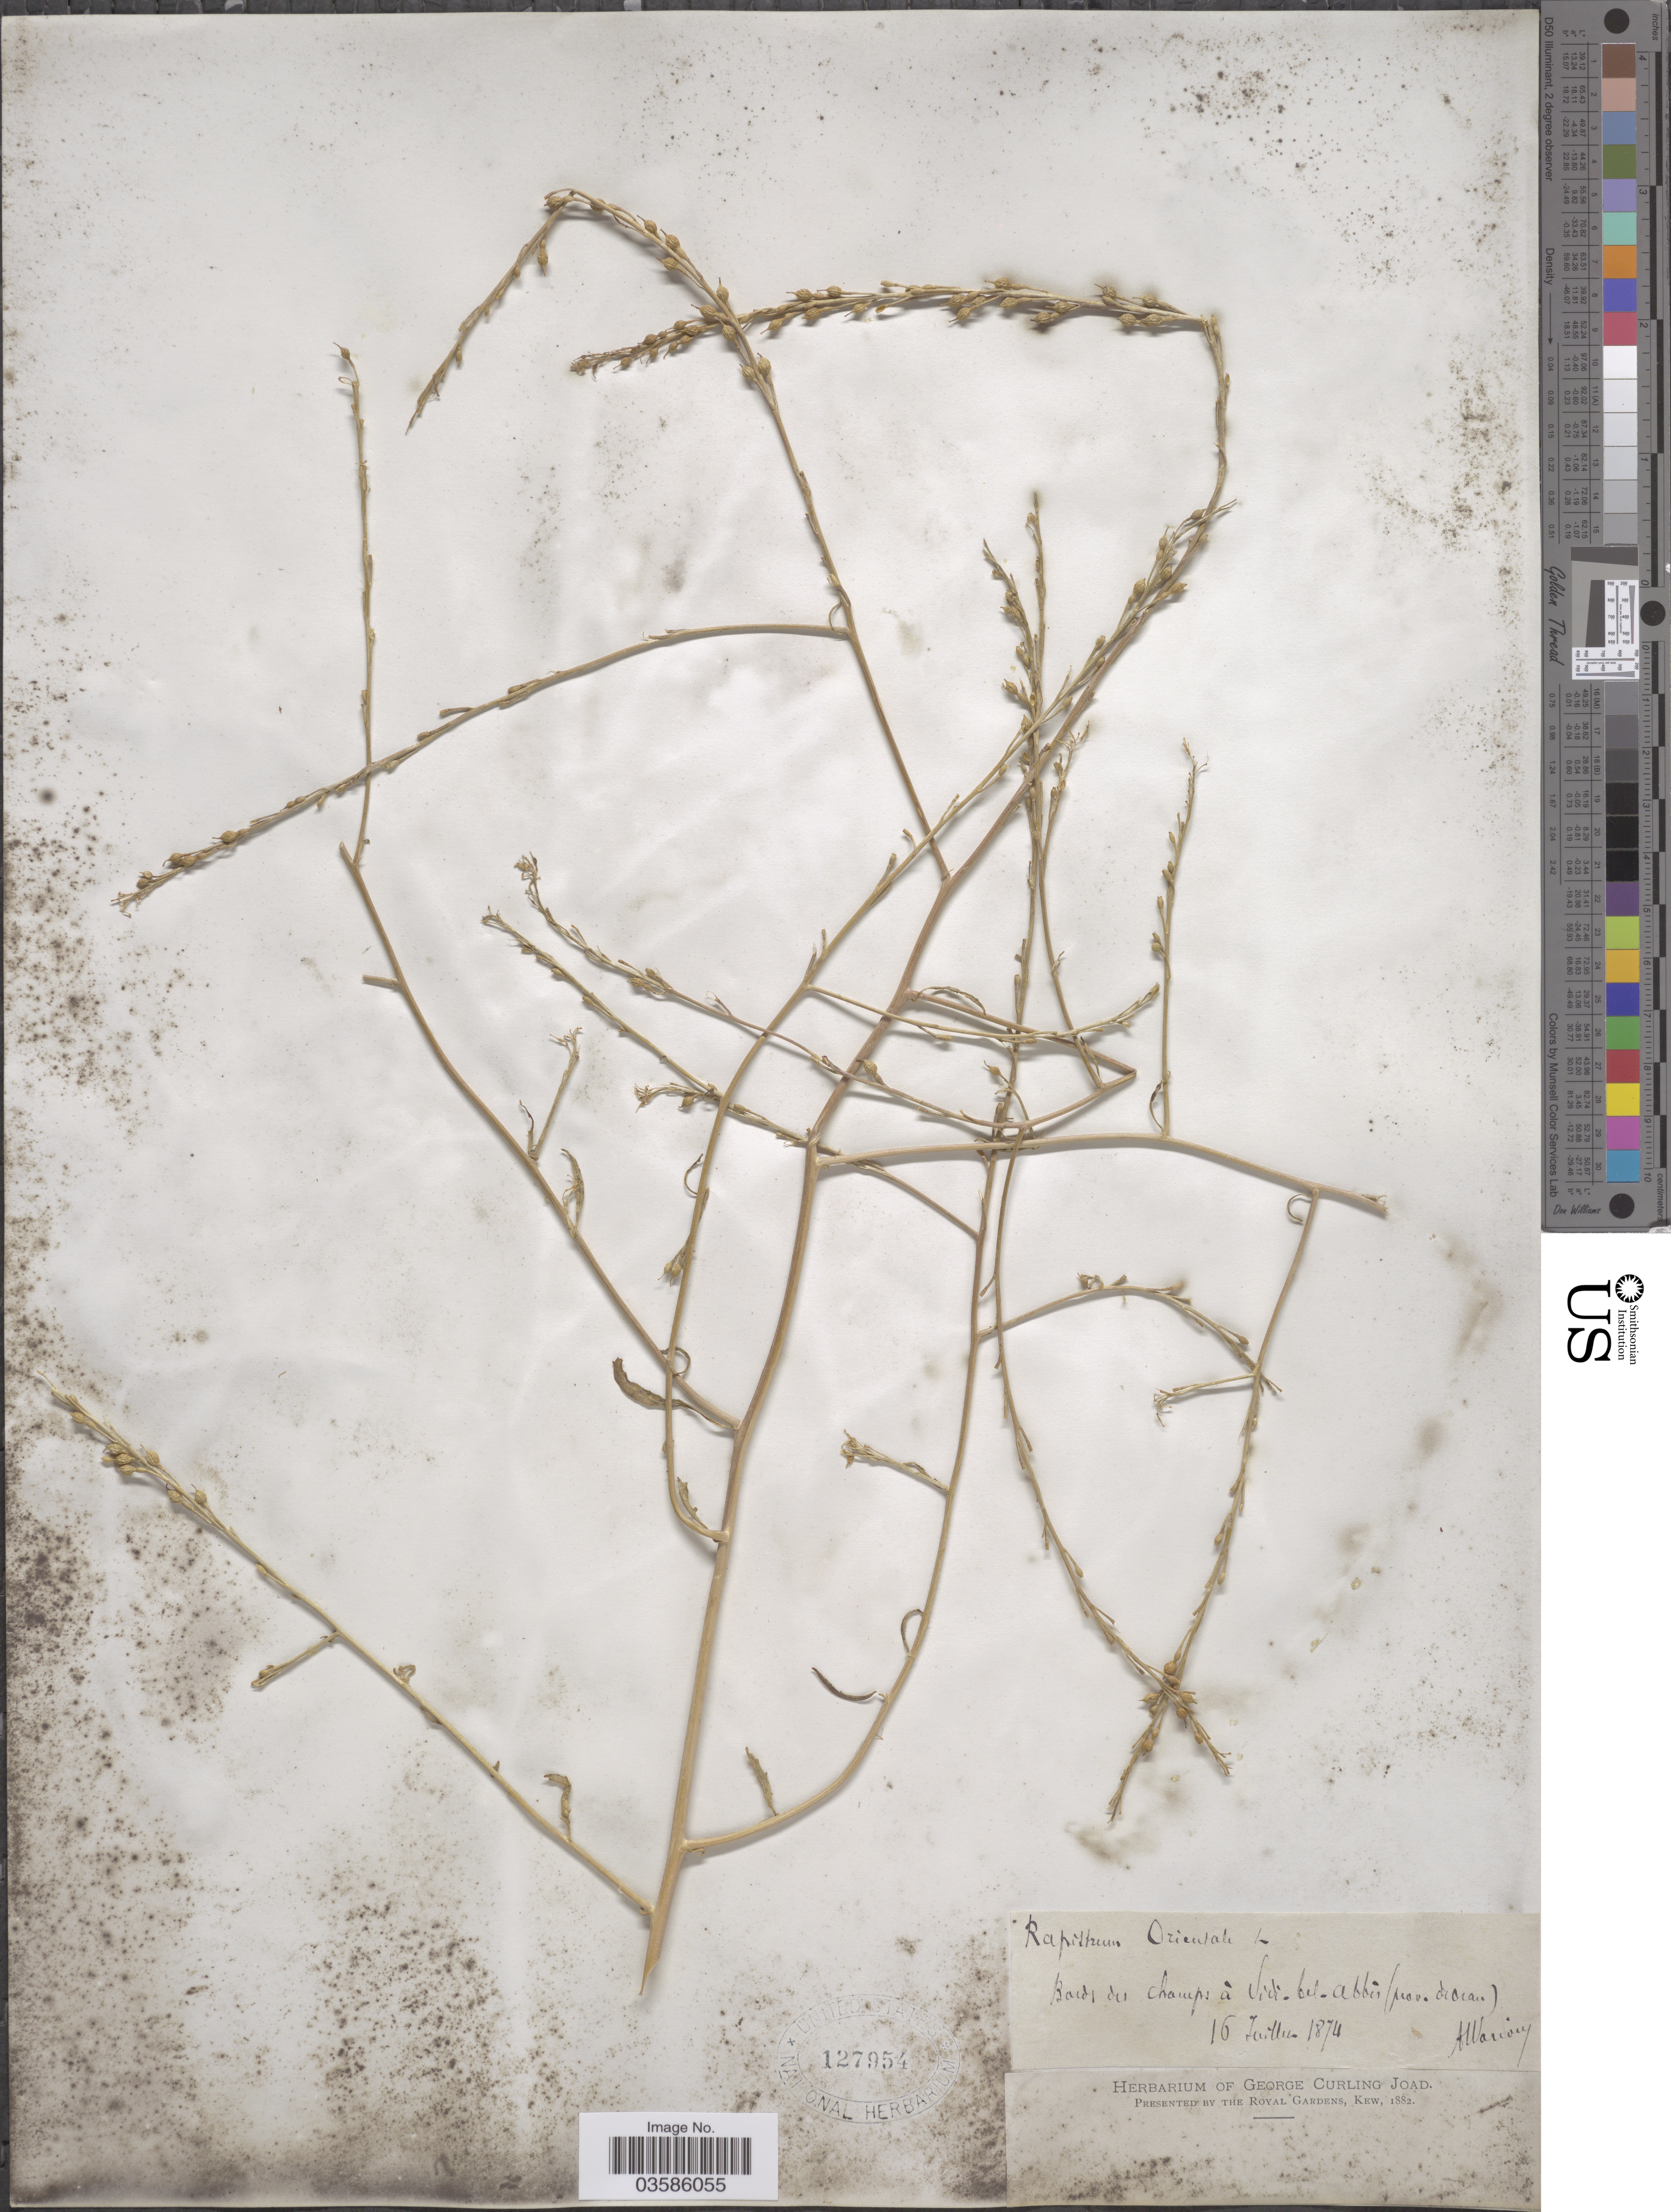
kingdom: Plantae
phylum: Tracheophyta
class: Magnoliopsida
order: Brassicales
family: Brassicaceae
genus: Rapistrum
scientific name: Rapistrum orientale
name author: (L.) Crantz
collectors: A. Warion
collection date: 1874-07-16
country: Algeria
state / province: Oran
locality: Bords des champs á Sidi-bel-abbés.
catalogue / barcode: US 127954